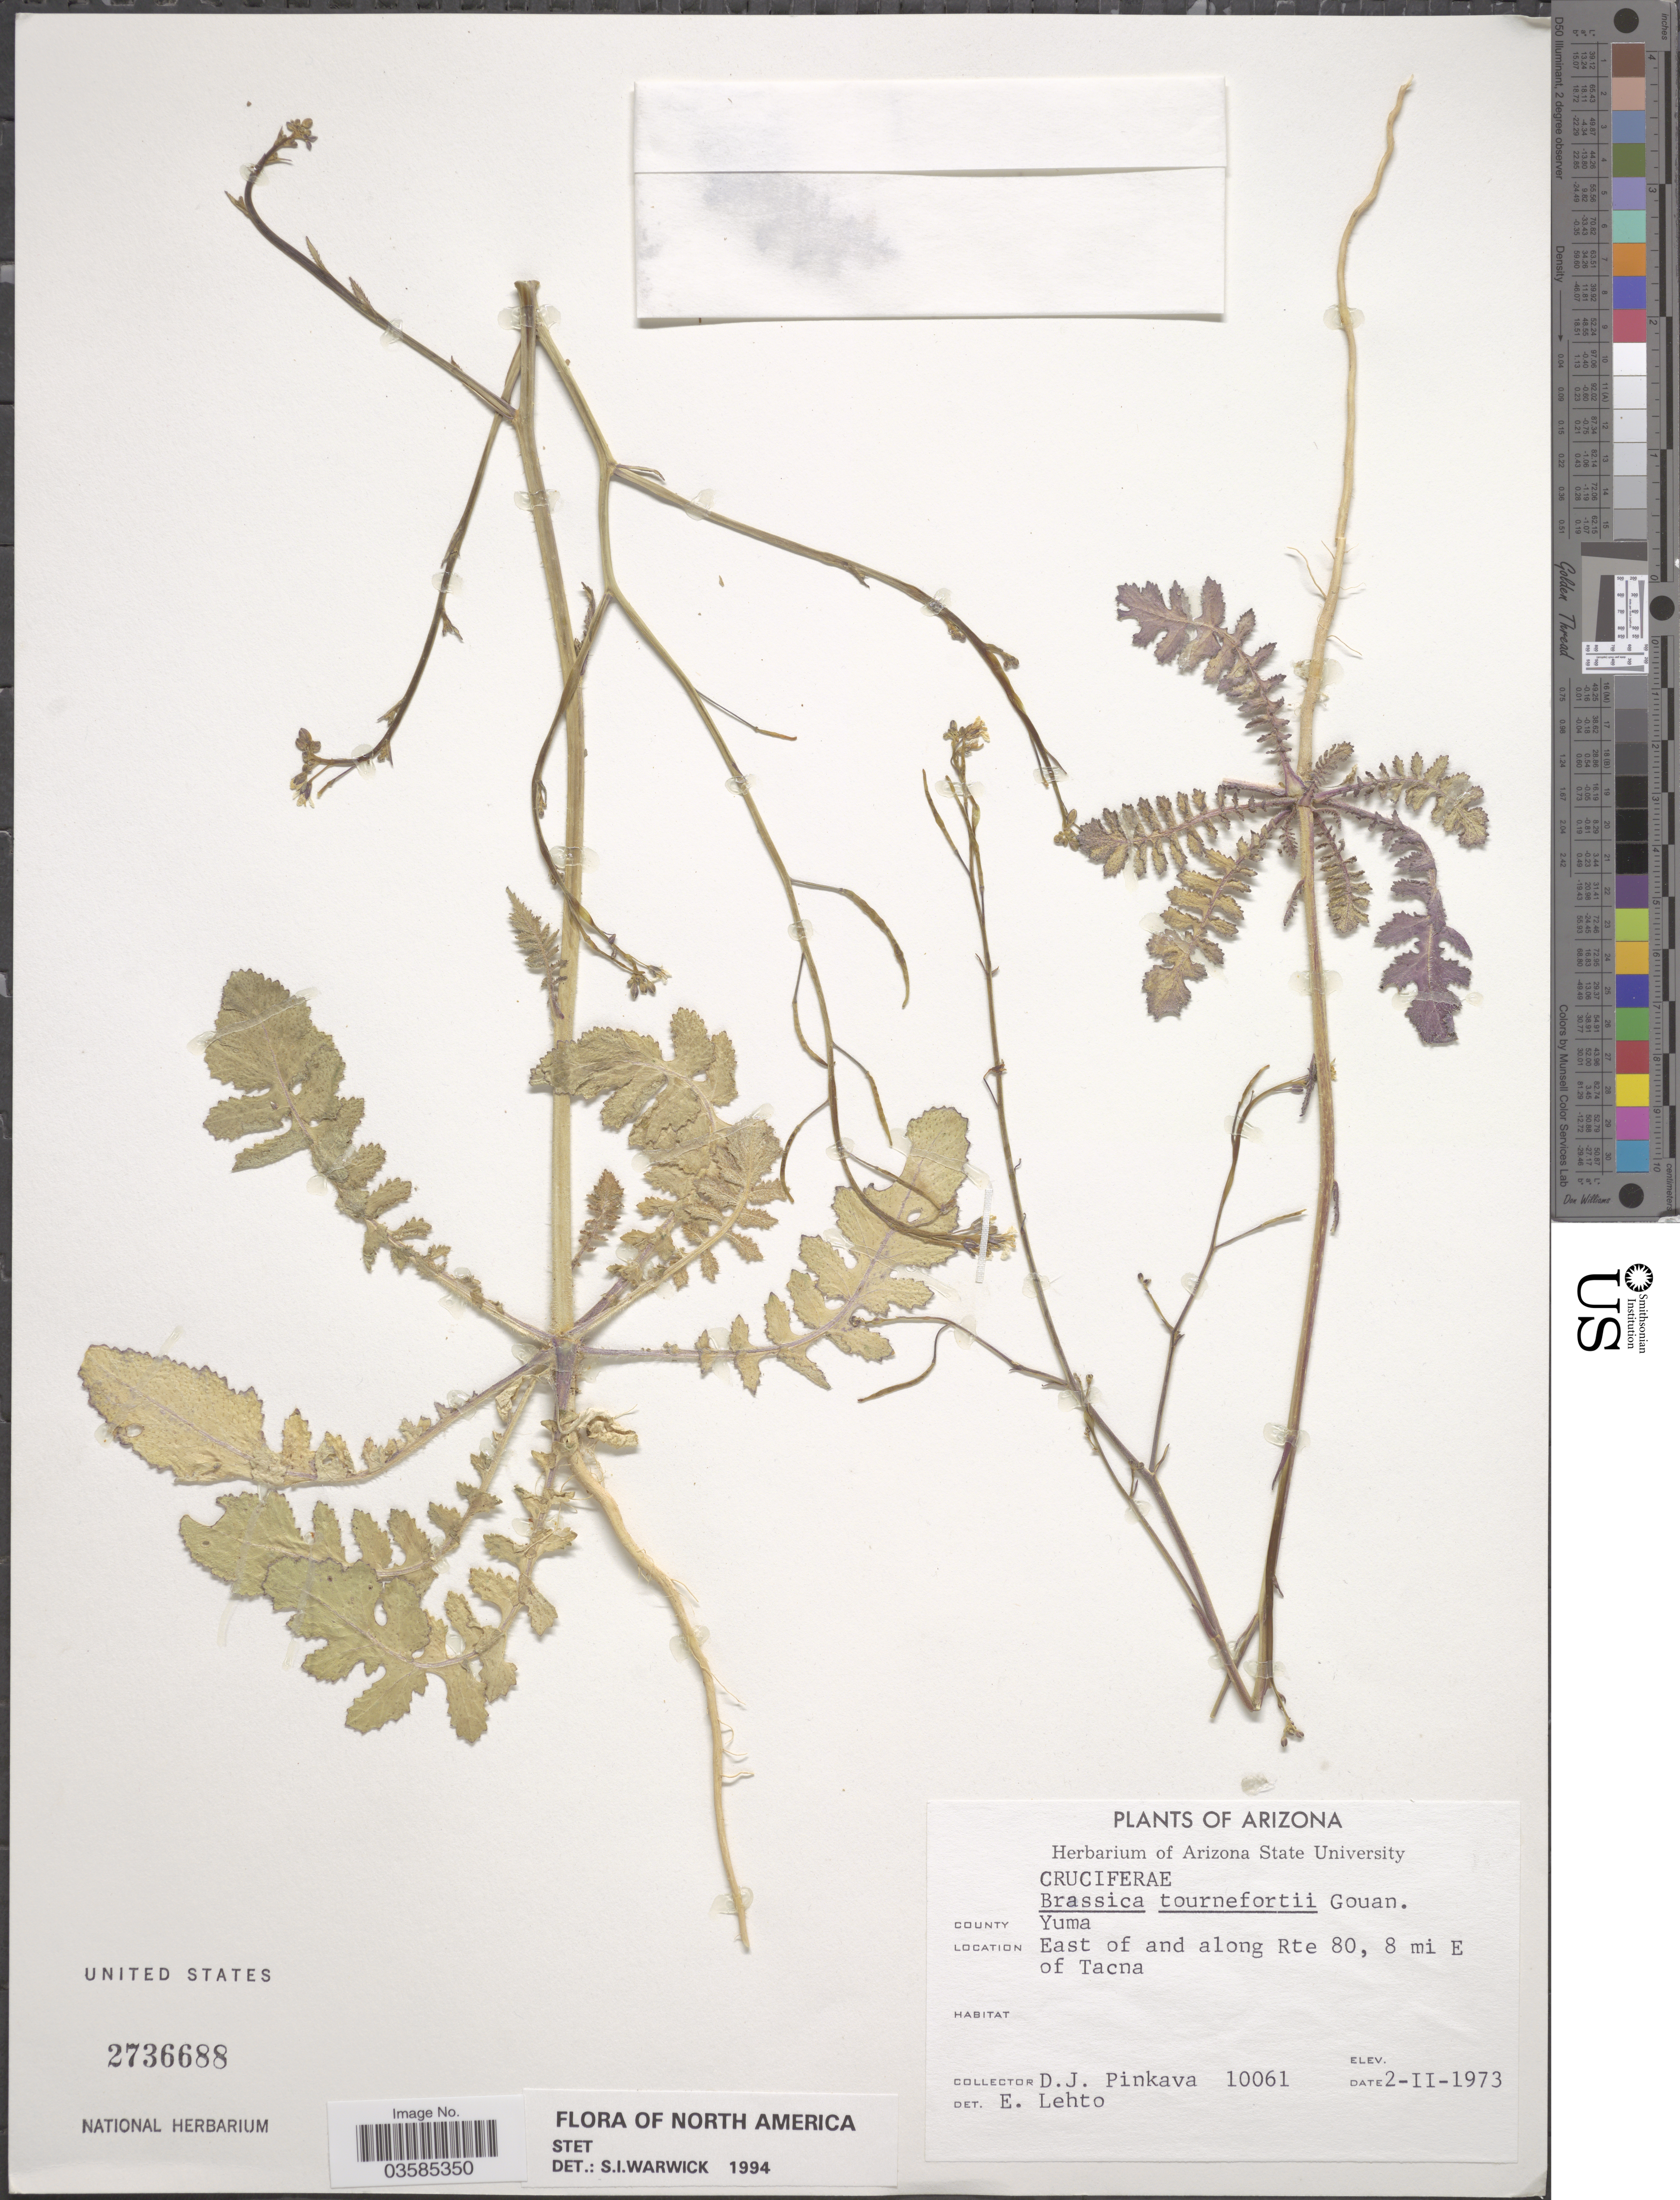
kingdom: Plantae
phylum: Tracheophyta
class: Magnoliopsida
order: Brassicales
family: Brassicaceae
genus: Brassica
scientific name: Brassica tournefortii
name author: Gouan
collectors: D. J. Pinkava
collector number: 10061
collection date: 1973-02-02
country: United States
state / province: Arizona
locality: County Yuma. East of and along Rte 80, 8 mi E of Tacna.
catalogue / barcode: US 2736688